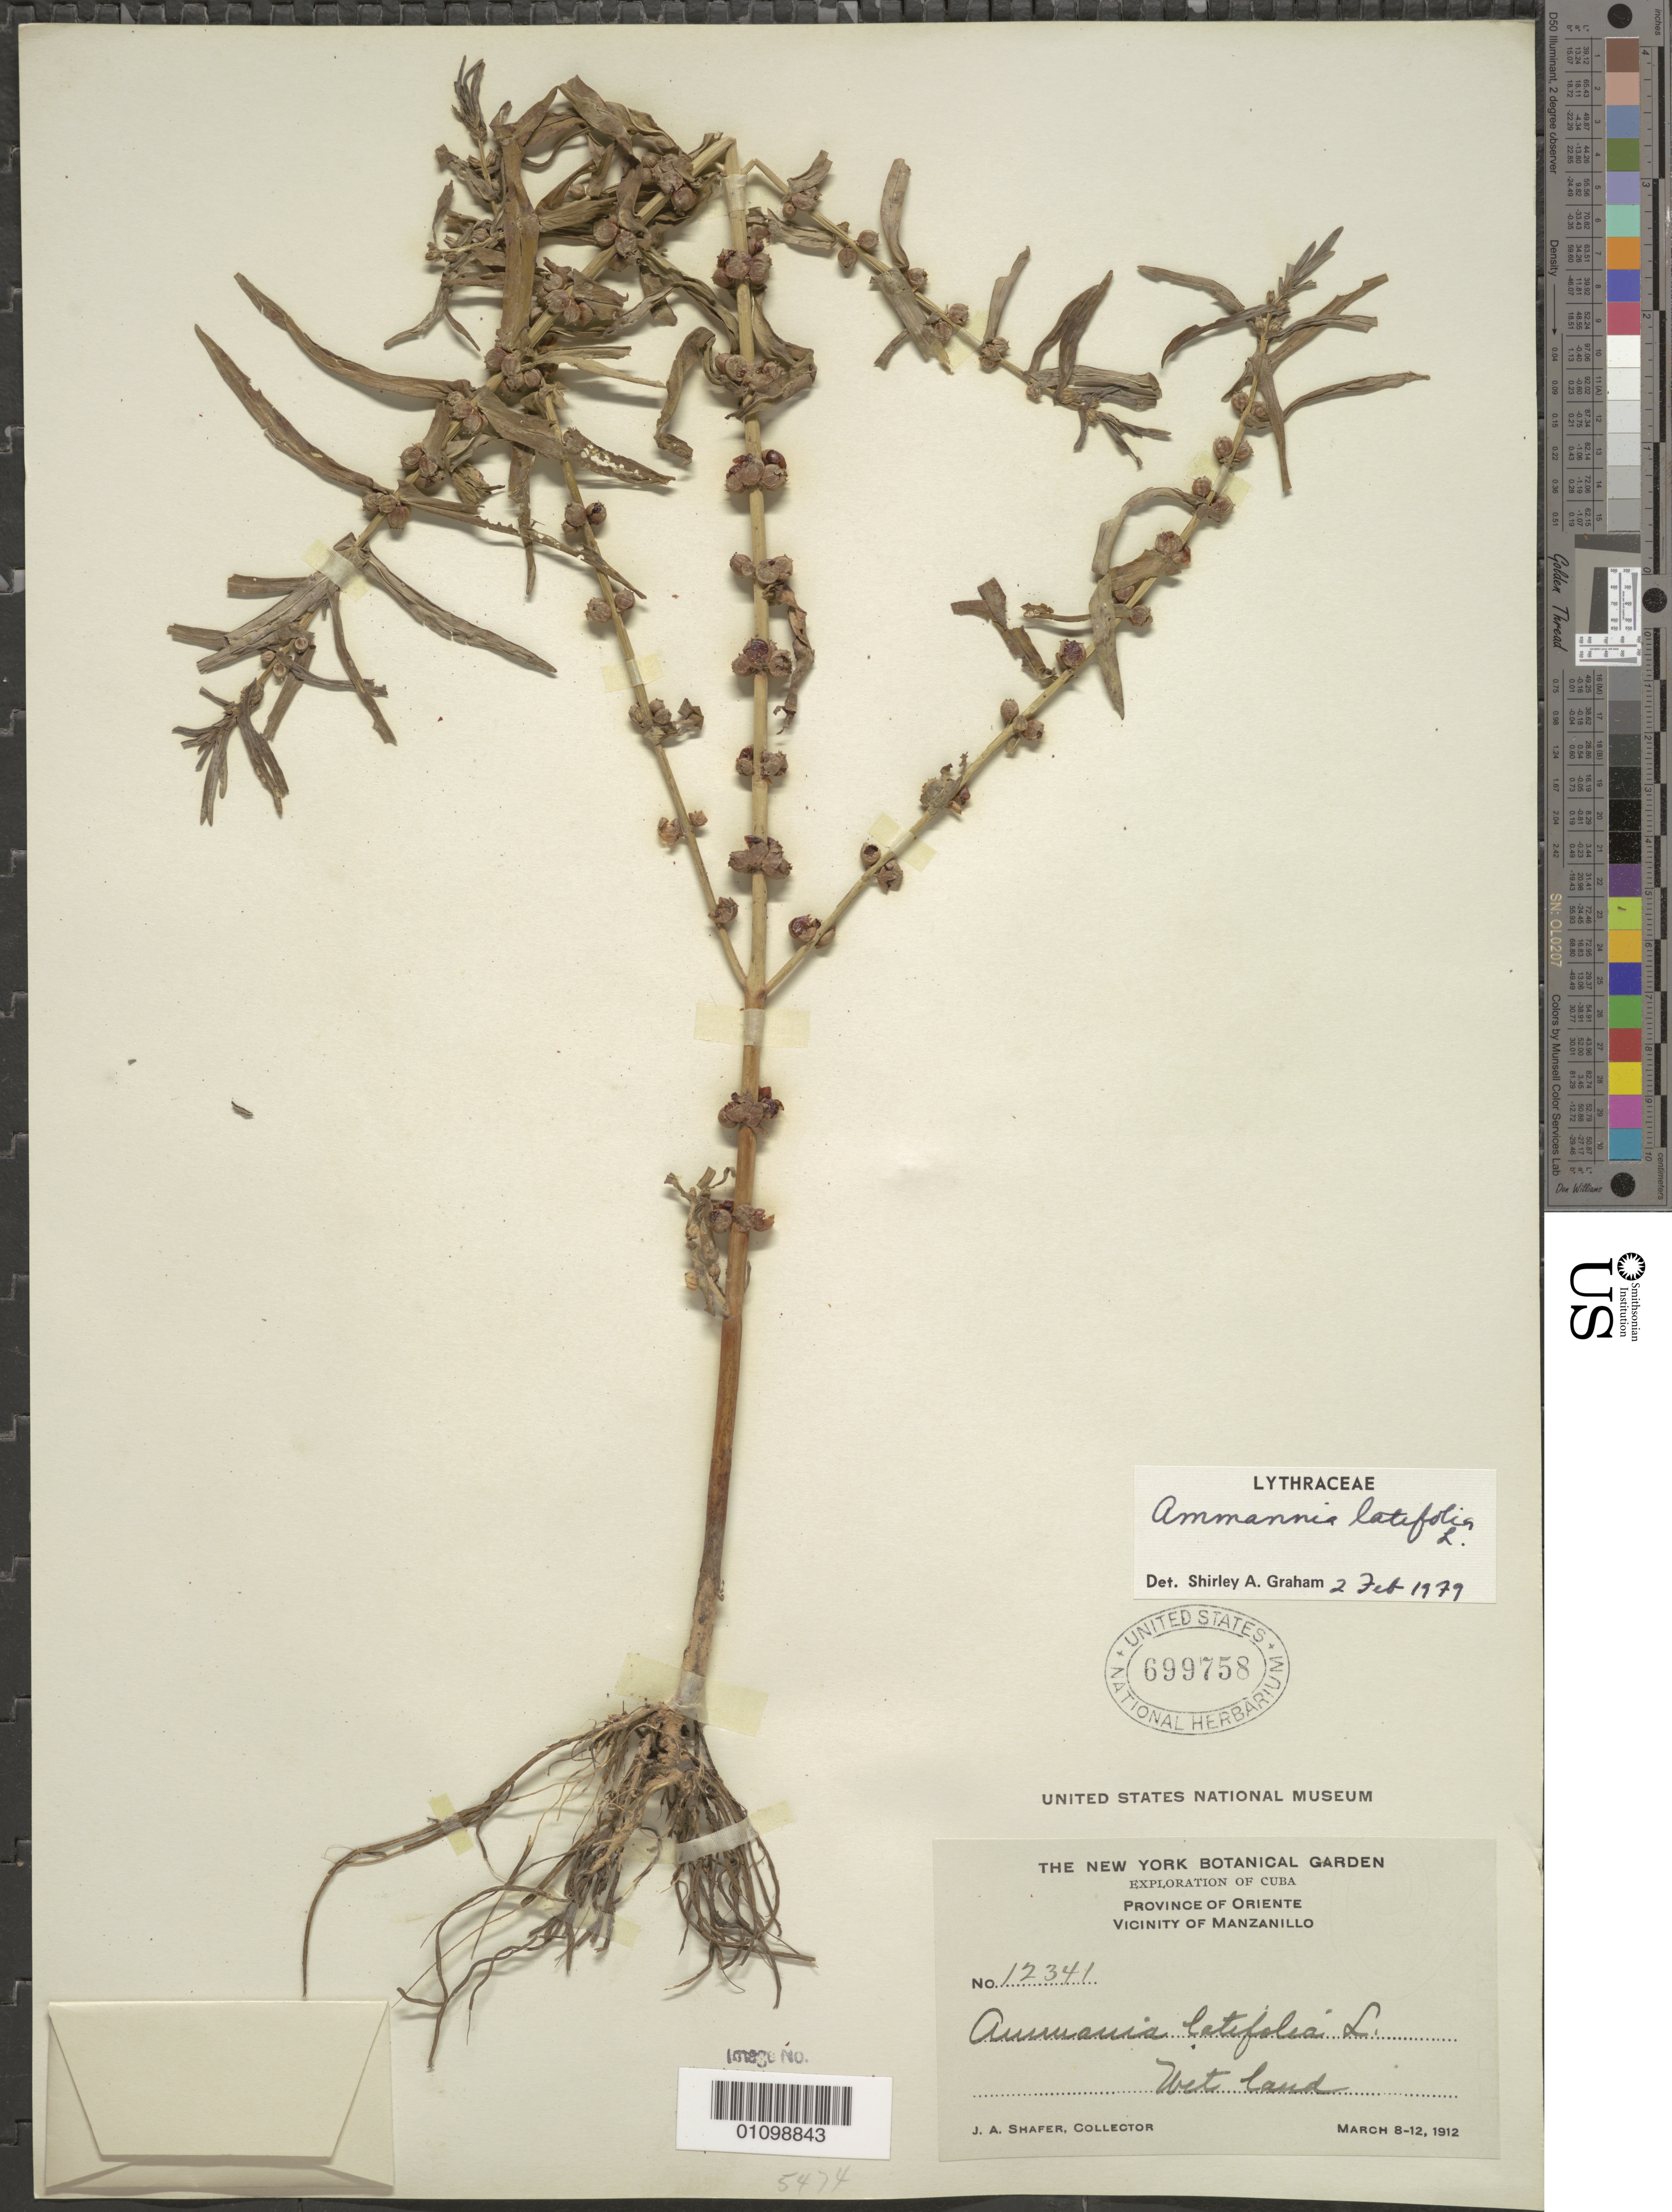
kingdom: Plantae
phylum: Tracheophyta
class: Magnoliopsida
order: Myrtales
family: Lythraceae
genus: Ammannia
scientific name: Ammannia latifolia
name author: L.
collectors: J. A. Shafer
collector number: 12341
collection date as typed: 08 Mar 1912 to 12 Mar 1912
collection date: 1912-03-08/1912-03-12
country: Cuba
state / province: Oriente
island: Cuba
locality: Vicinity of Manzanillo Wet land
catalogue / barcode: US 699758